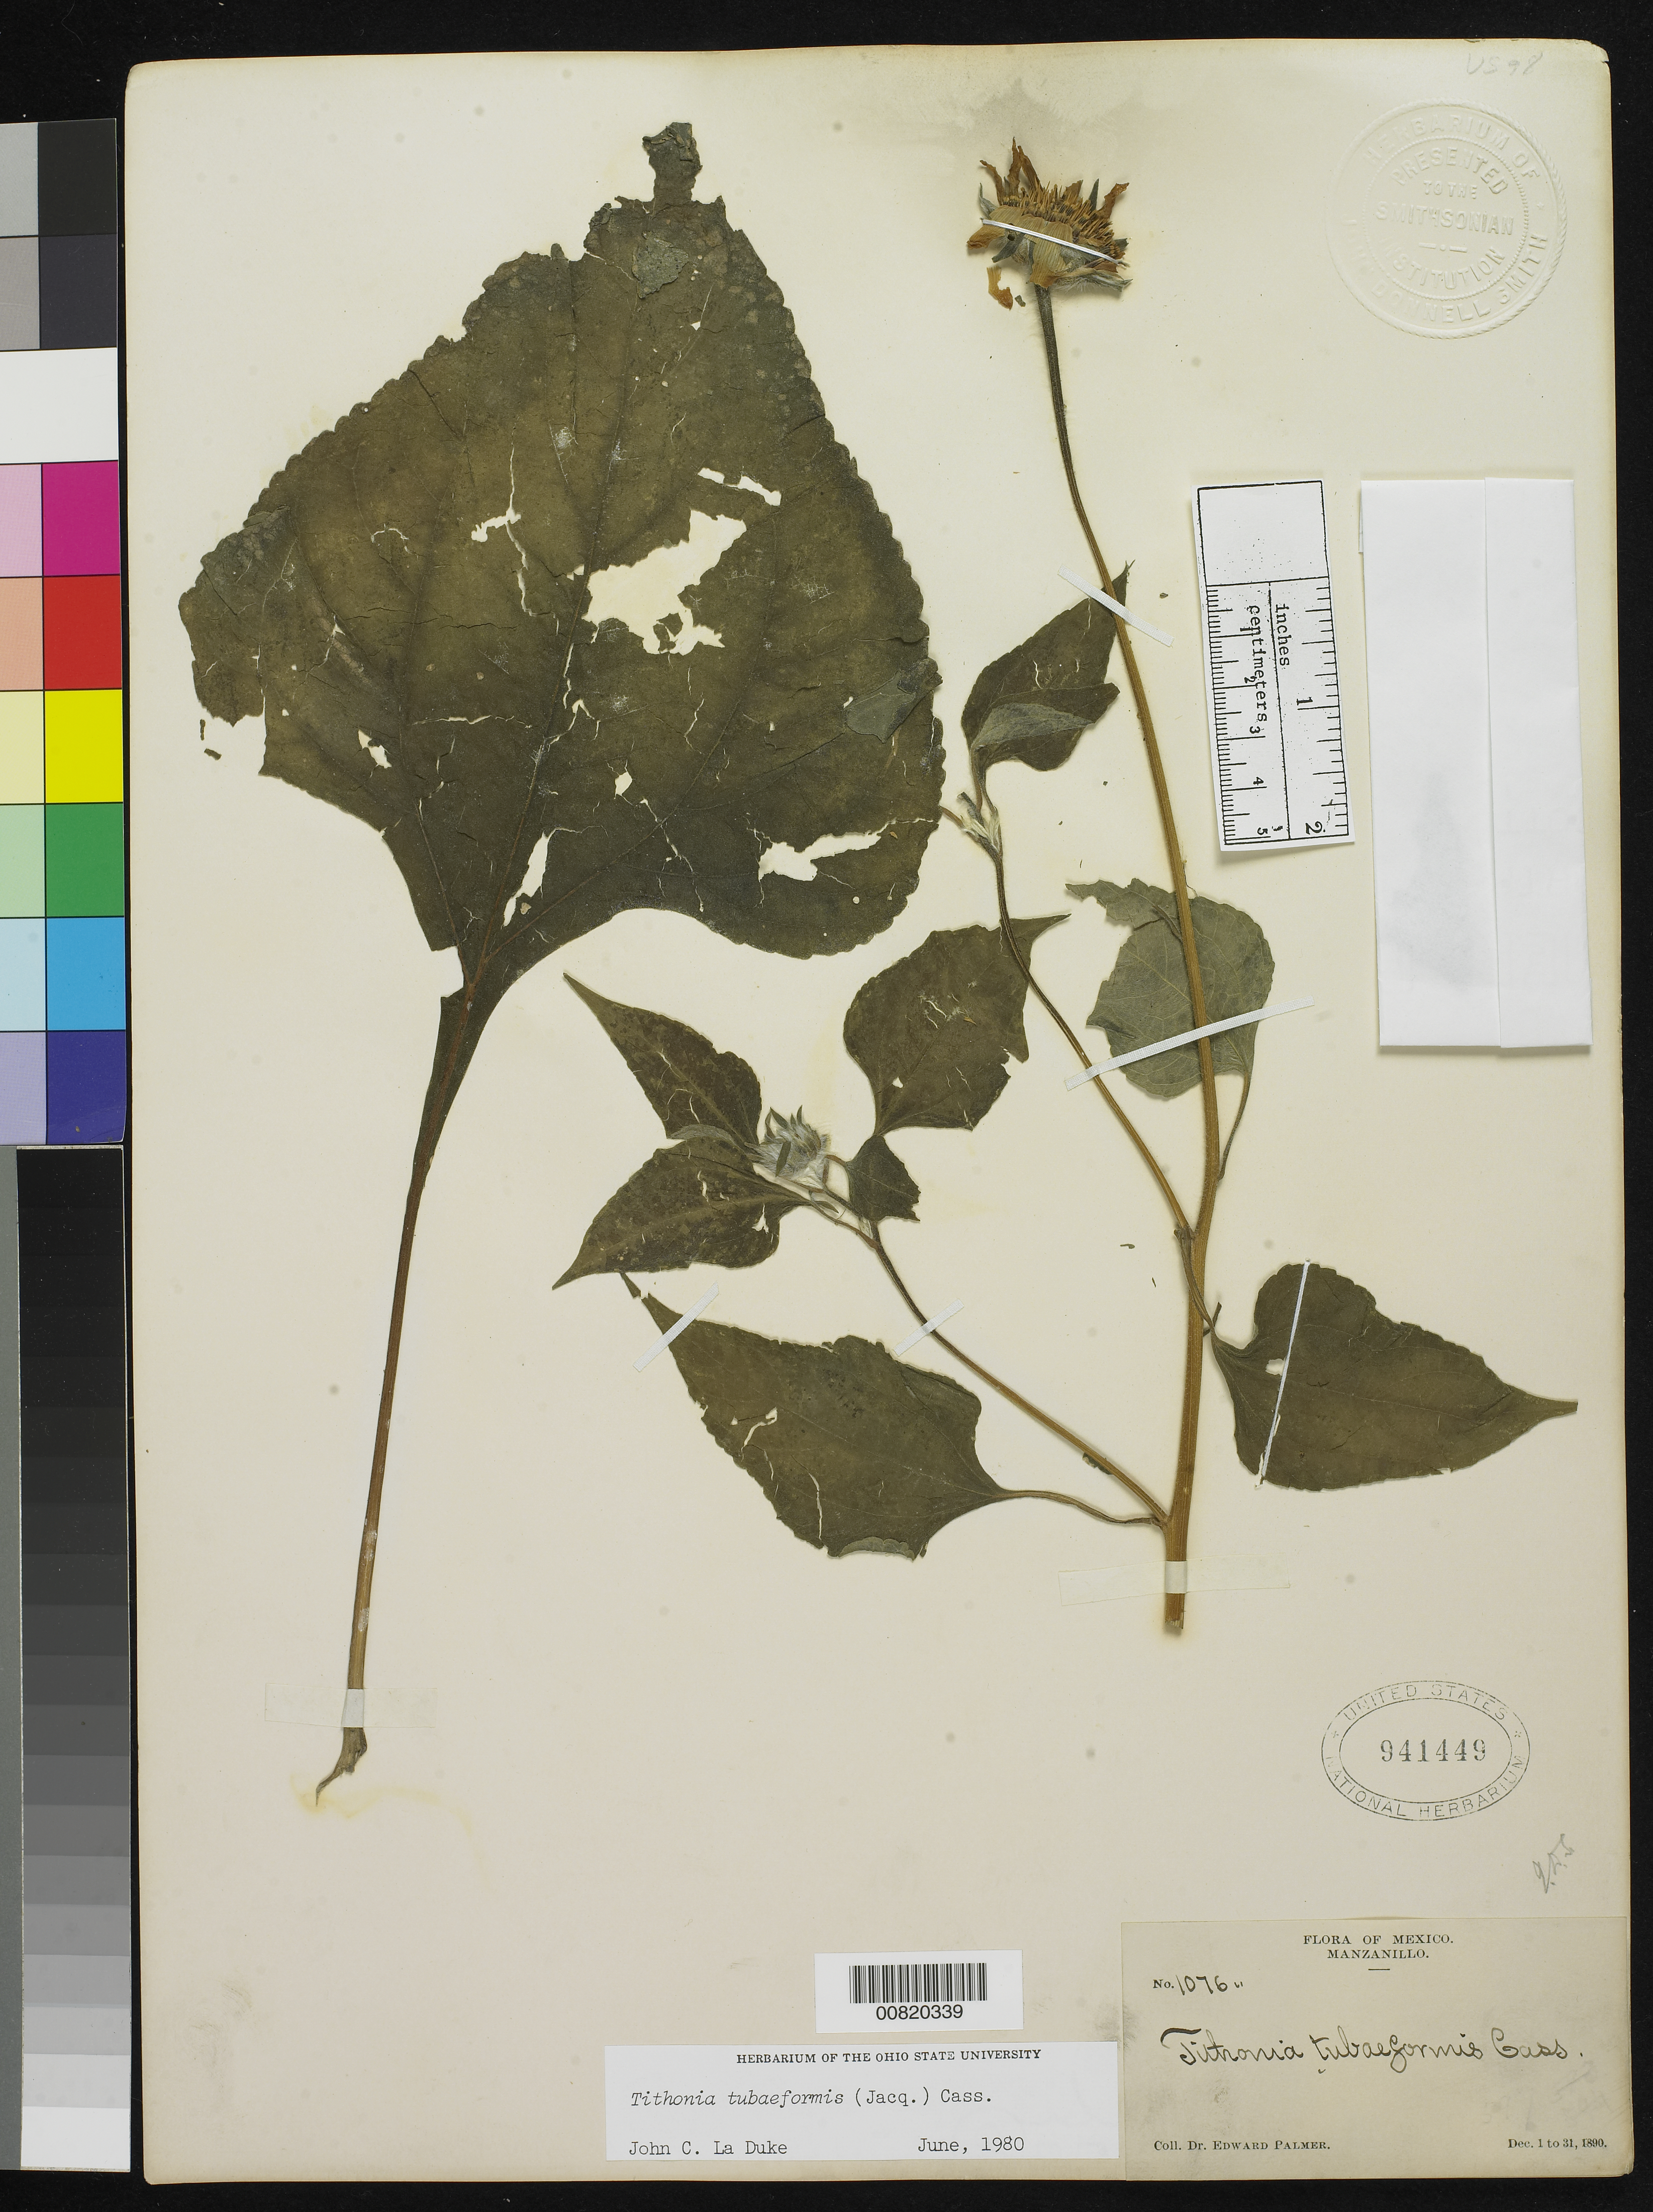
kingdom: Plantae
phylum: Tracheophyta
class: Magnoliopsida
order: Asterales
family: Asteraceae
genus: Tithonia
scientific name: Tithonia tubaeformis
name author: (Jacq.) Cass.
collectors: E. Palmer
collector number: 1076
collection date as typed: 01 Dec 1890 to 31 Dec 1890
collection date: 1890-12-01/1890-12-31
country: Mexico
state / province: Colima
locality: Manzanillo, Colima.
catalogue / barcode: US 941449